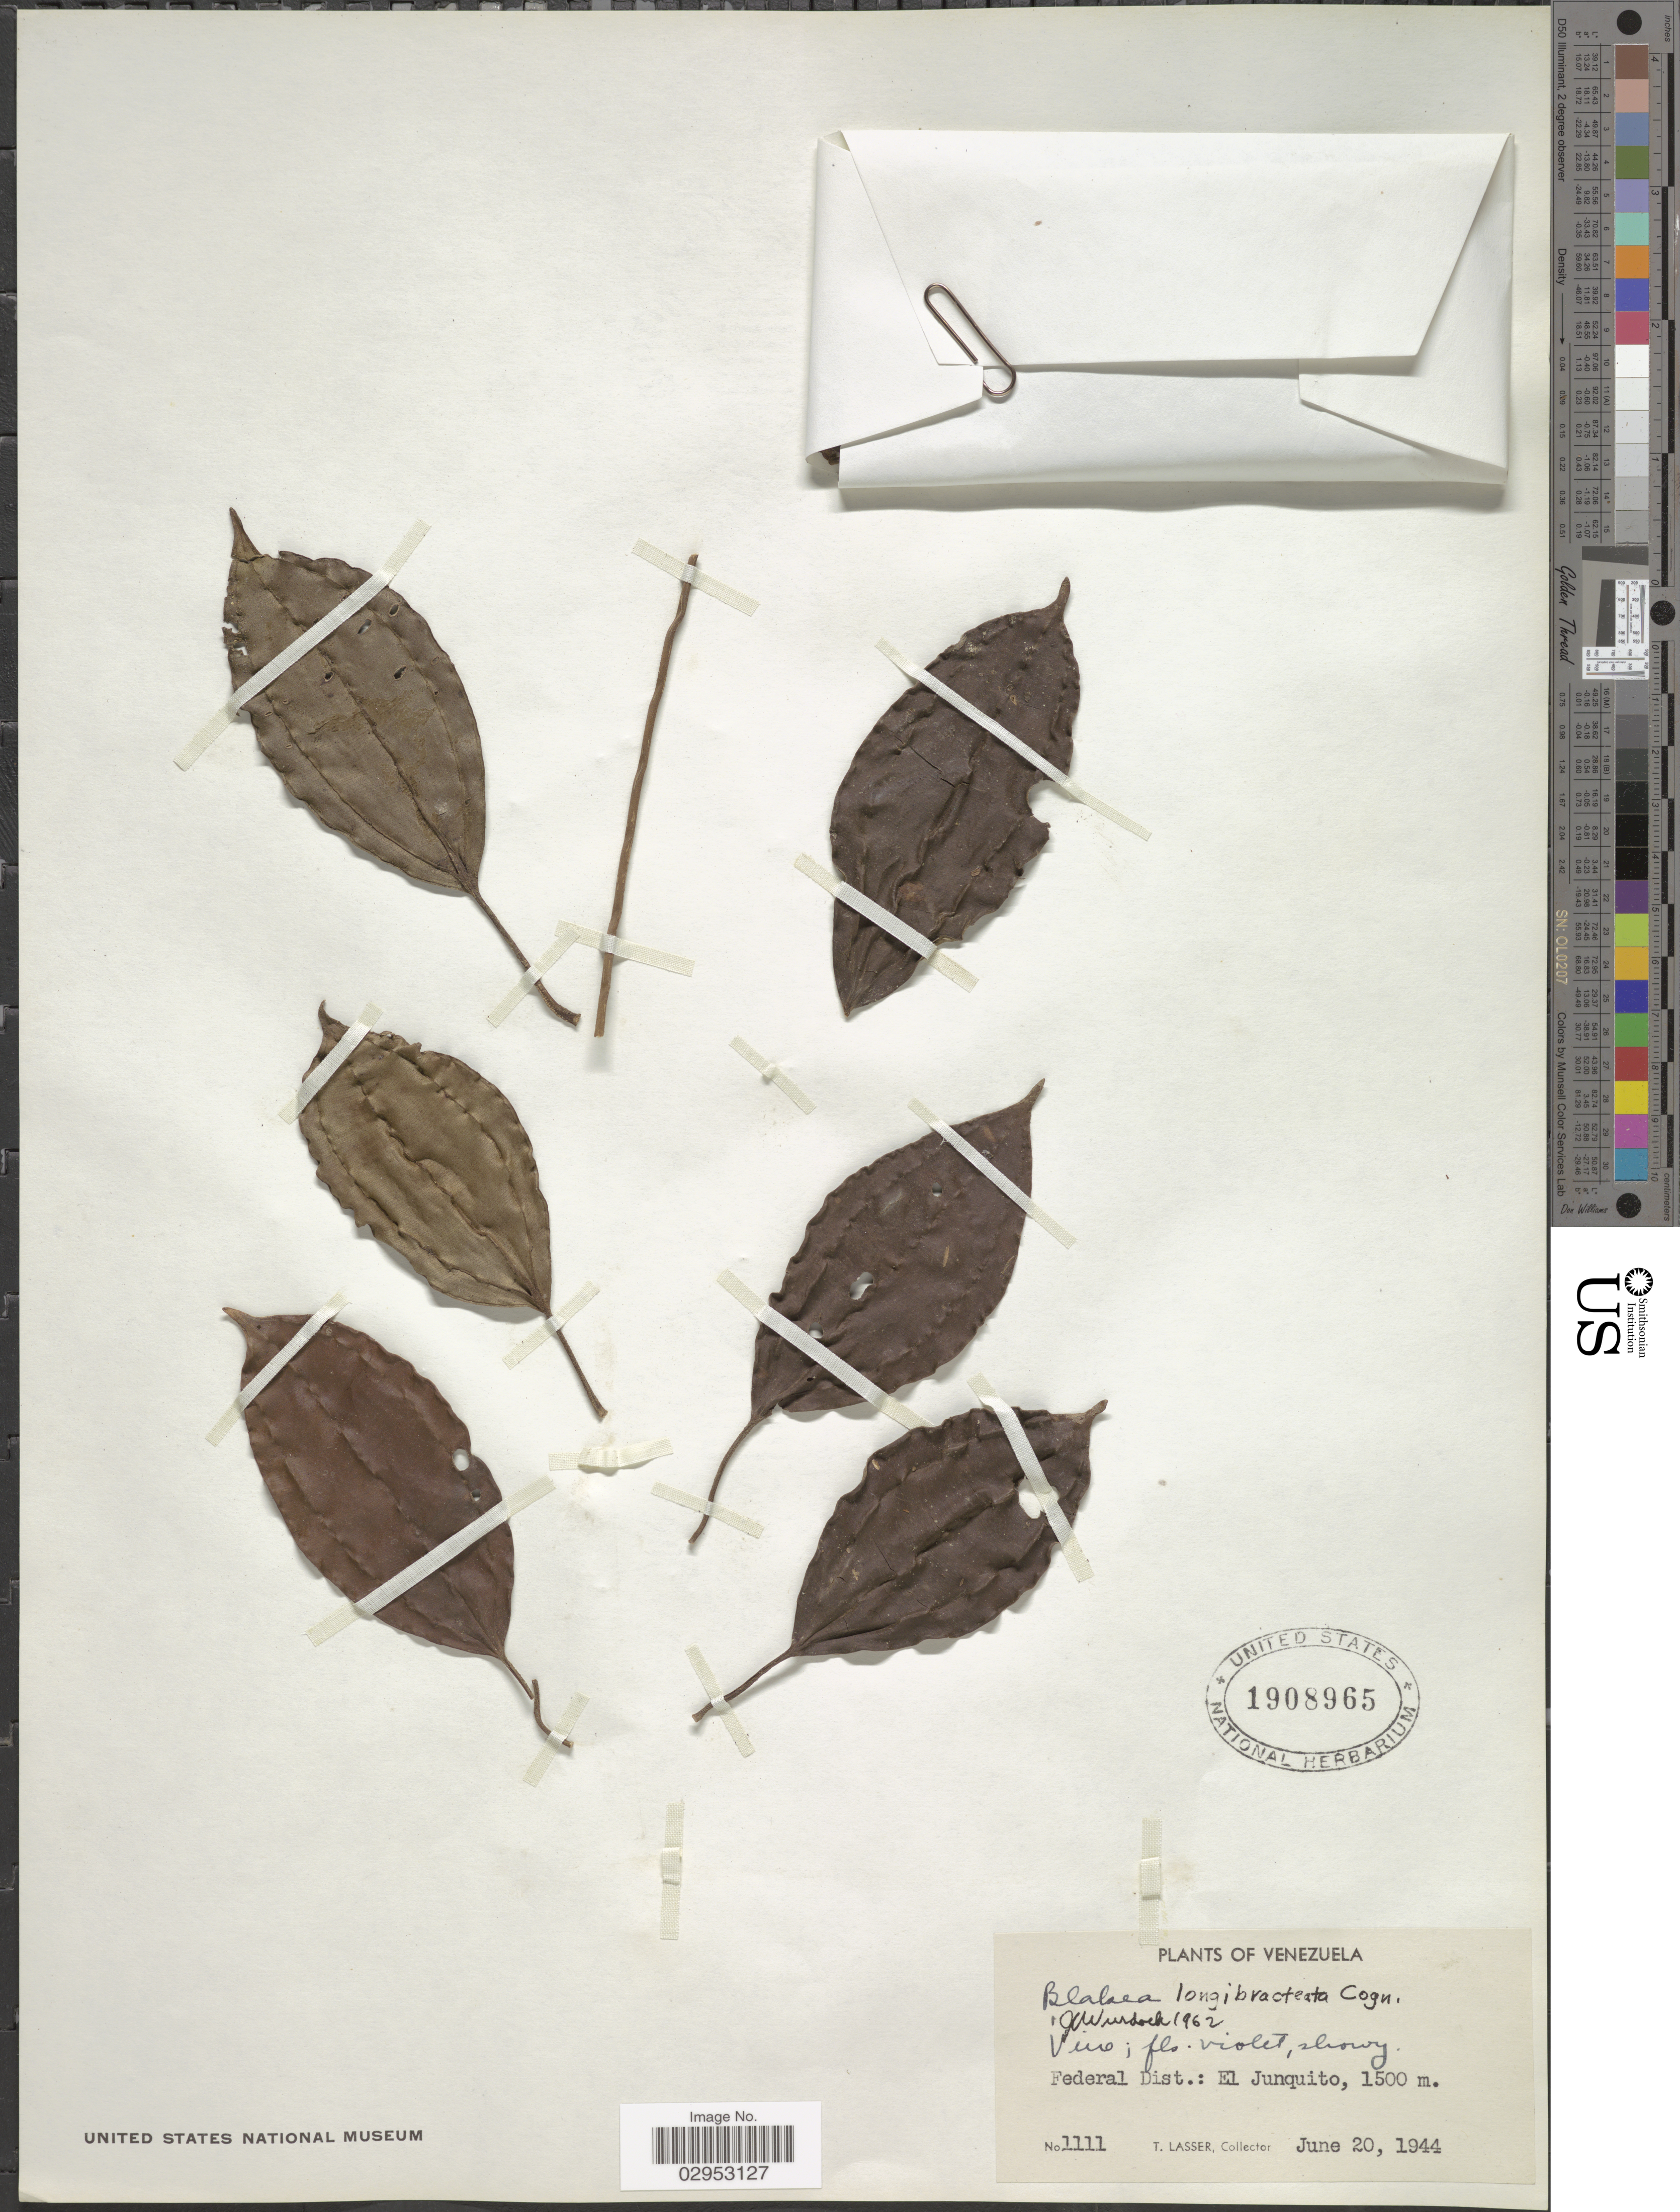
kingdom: Plantae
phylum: Tracheophyta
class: Magnoliopsida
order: Myrtales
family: Melastomataceae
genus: Blakea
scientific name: Blakea longibracteata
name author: Cogn.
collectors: T. Lasser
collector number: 1111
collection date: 1944-06-20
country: Venezuela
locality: Federal Dist.: El Junquito.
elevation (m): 1500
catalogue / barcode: US 1908965